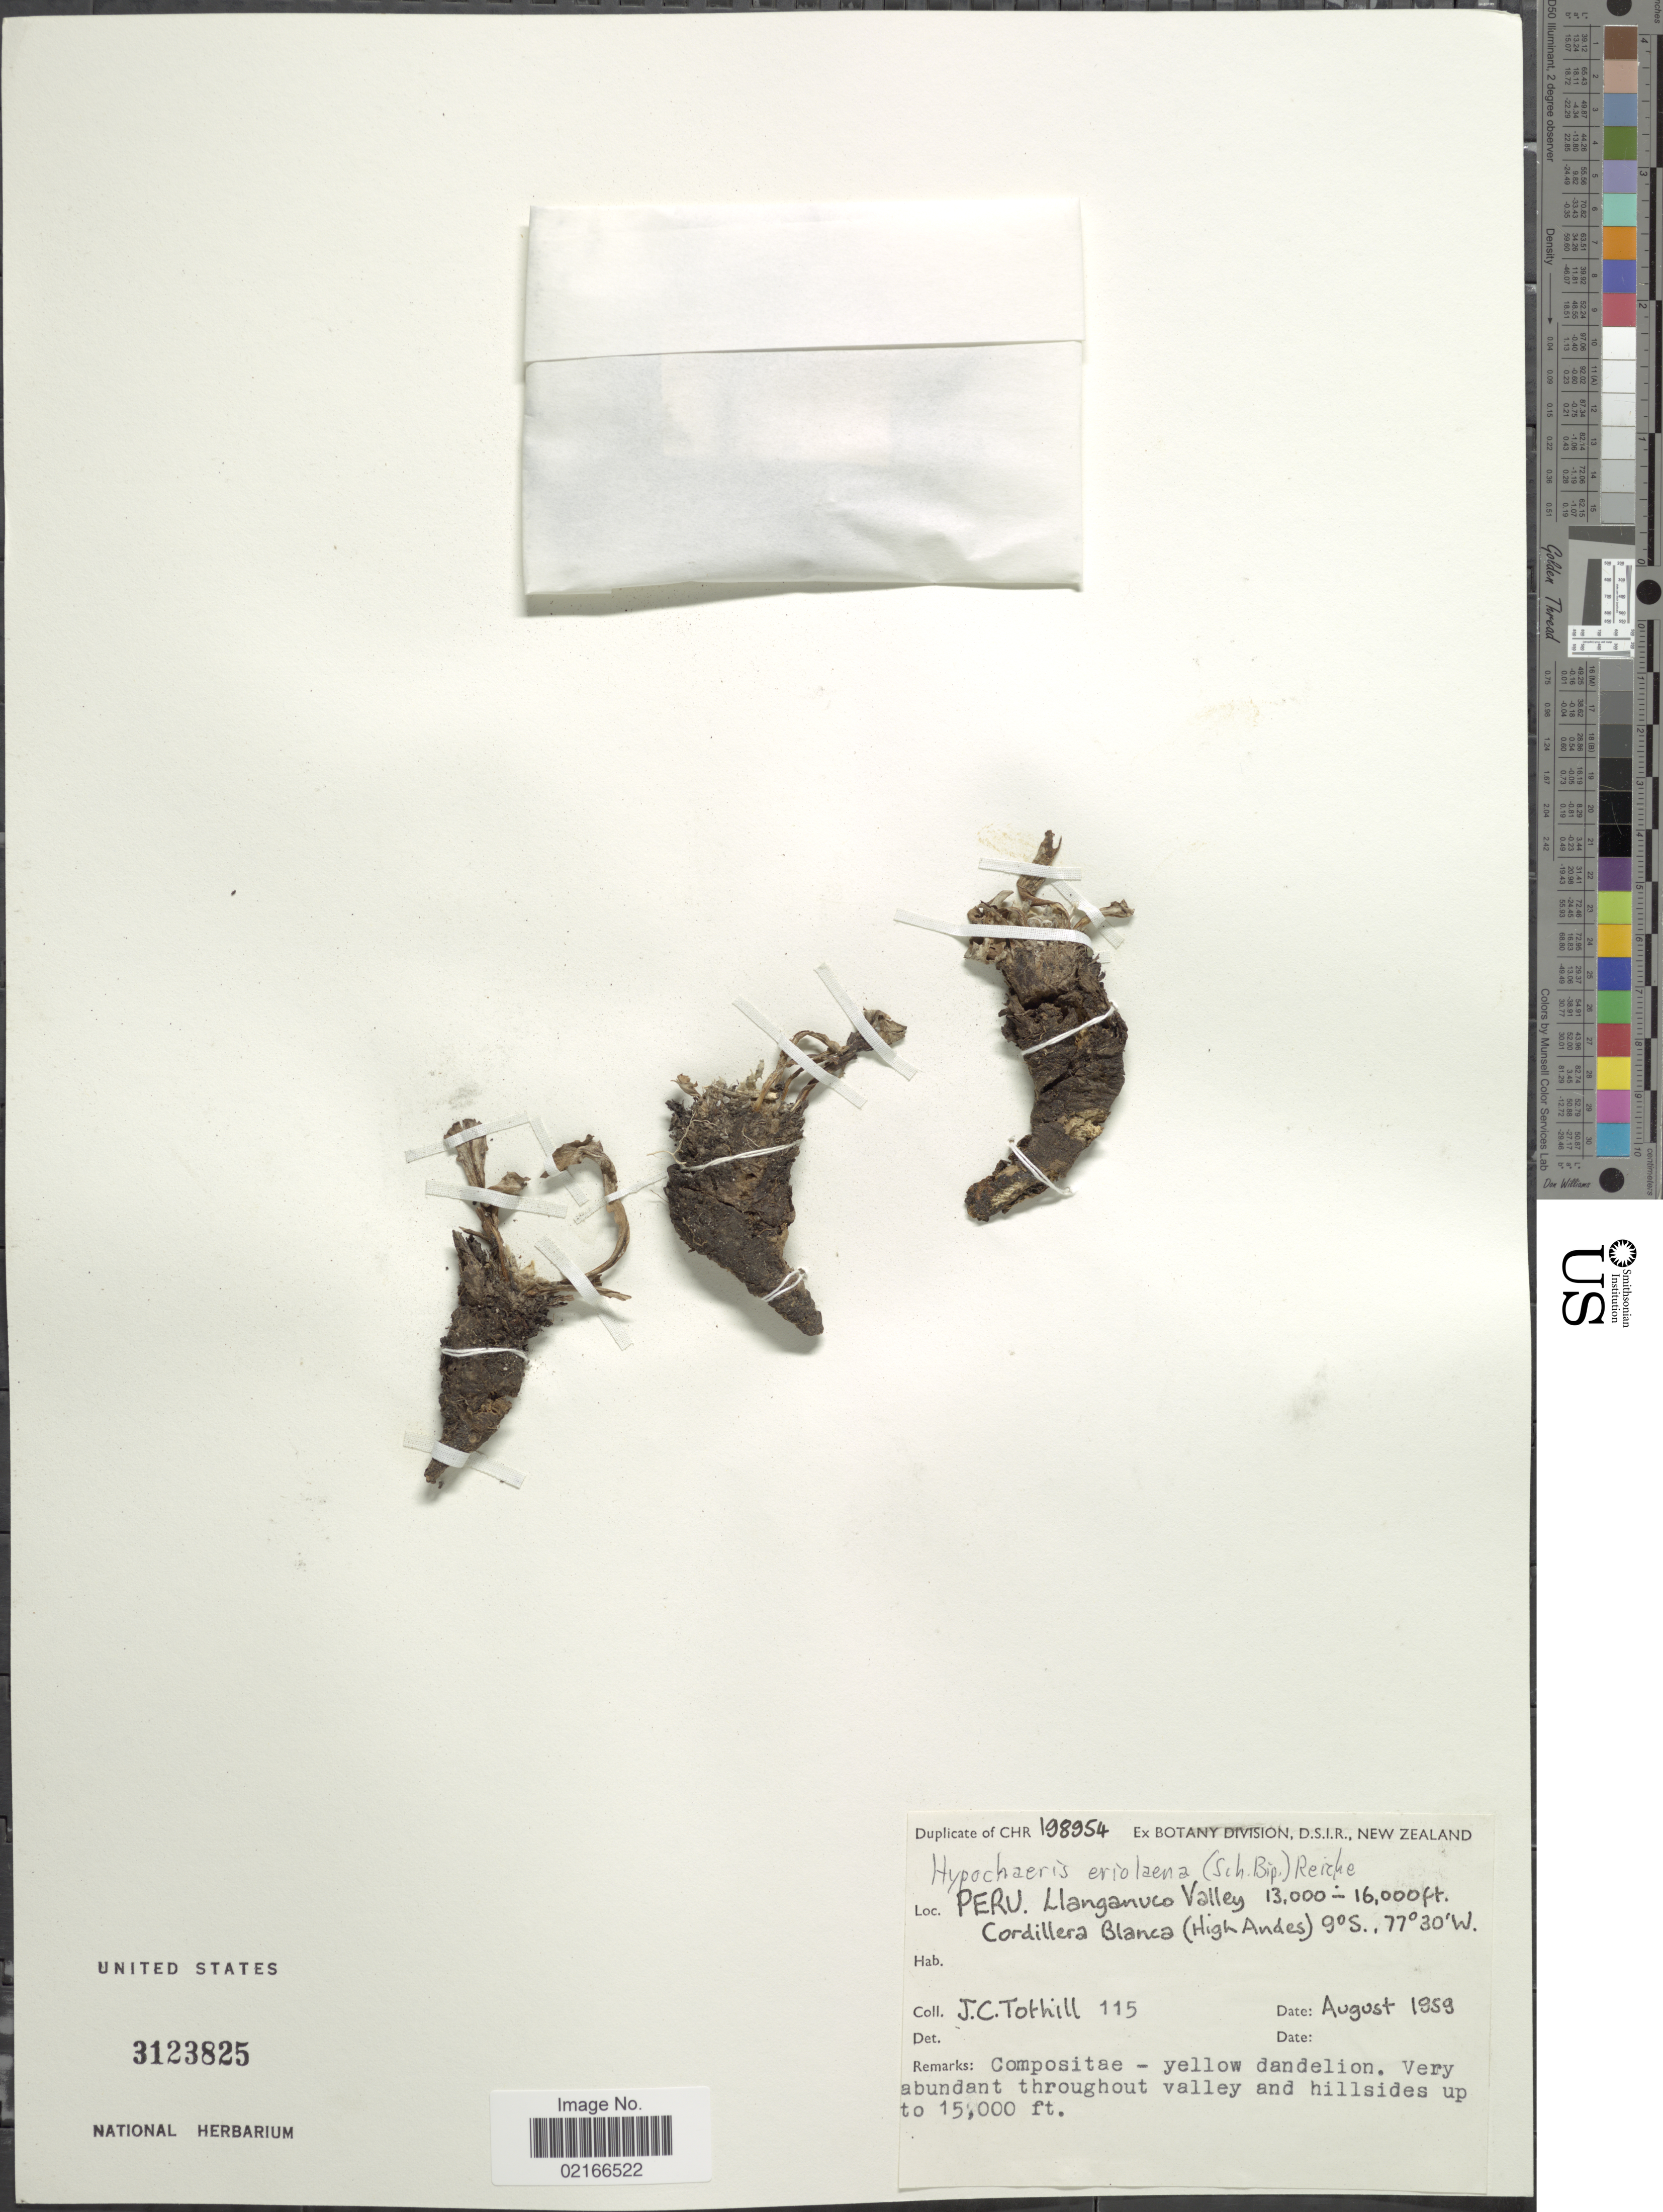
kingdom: Plantae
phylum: Tracheophyta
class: Magnoliopsida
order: Asterales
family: Asteraceae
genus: Hypochaeris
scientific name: Hypochaeris eriolaena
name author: (Sch. Bip.) Reiche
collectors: J. C. Tothill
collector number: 115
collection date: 1959-08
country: Peru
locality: Llanganuco Valley. Cordillera Blanca (High Andes)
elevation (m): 3962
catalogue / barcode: US 3123825